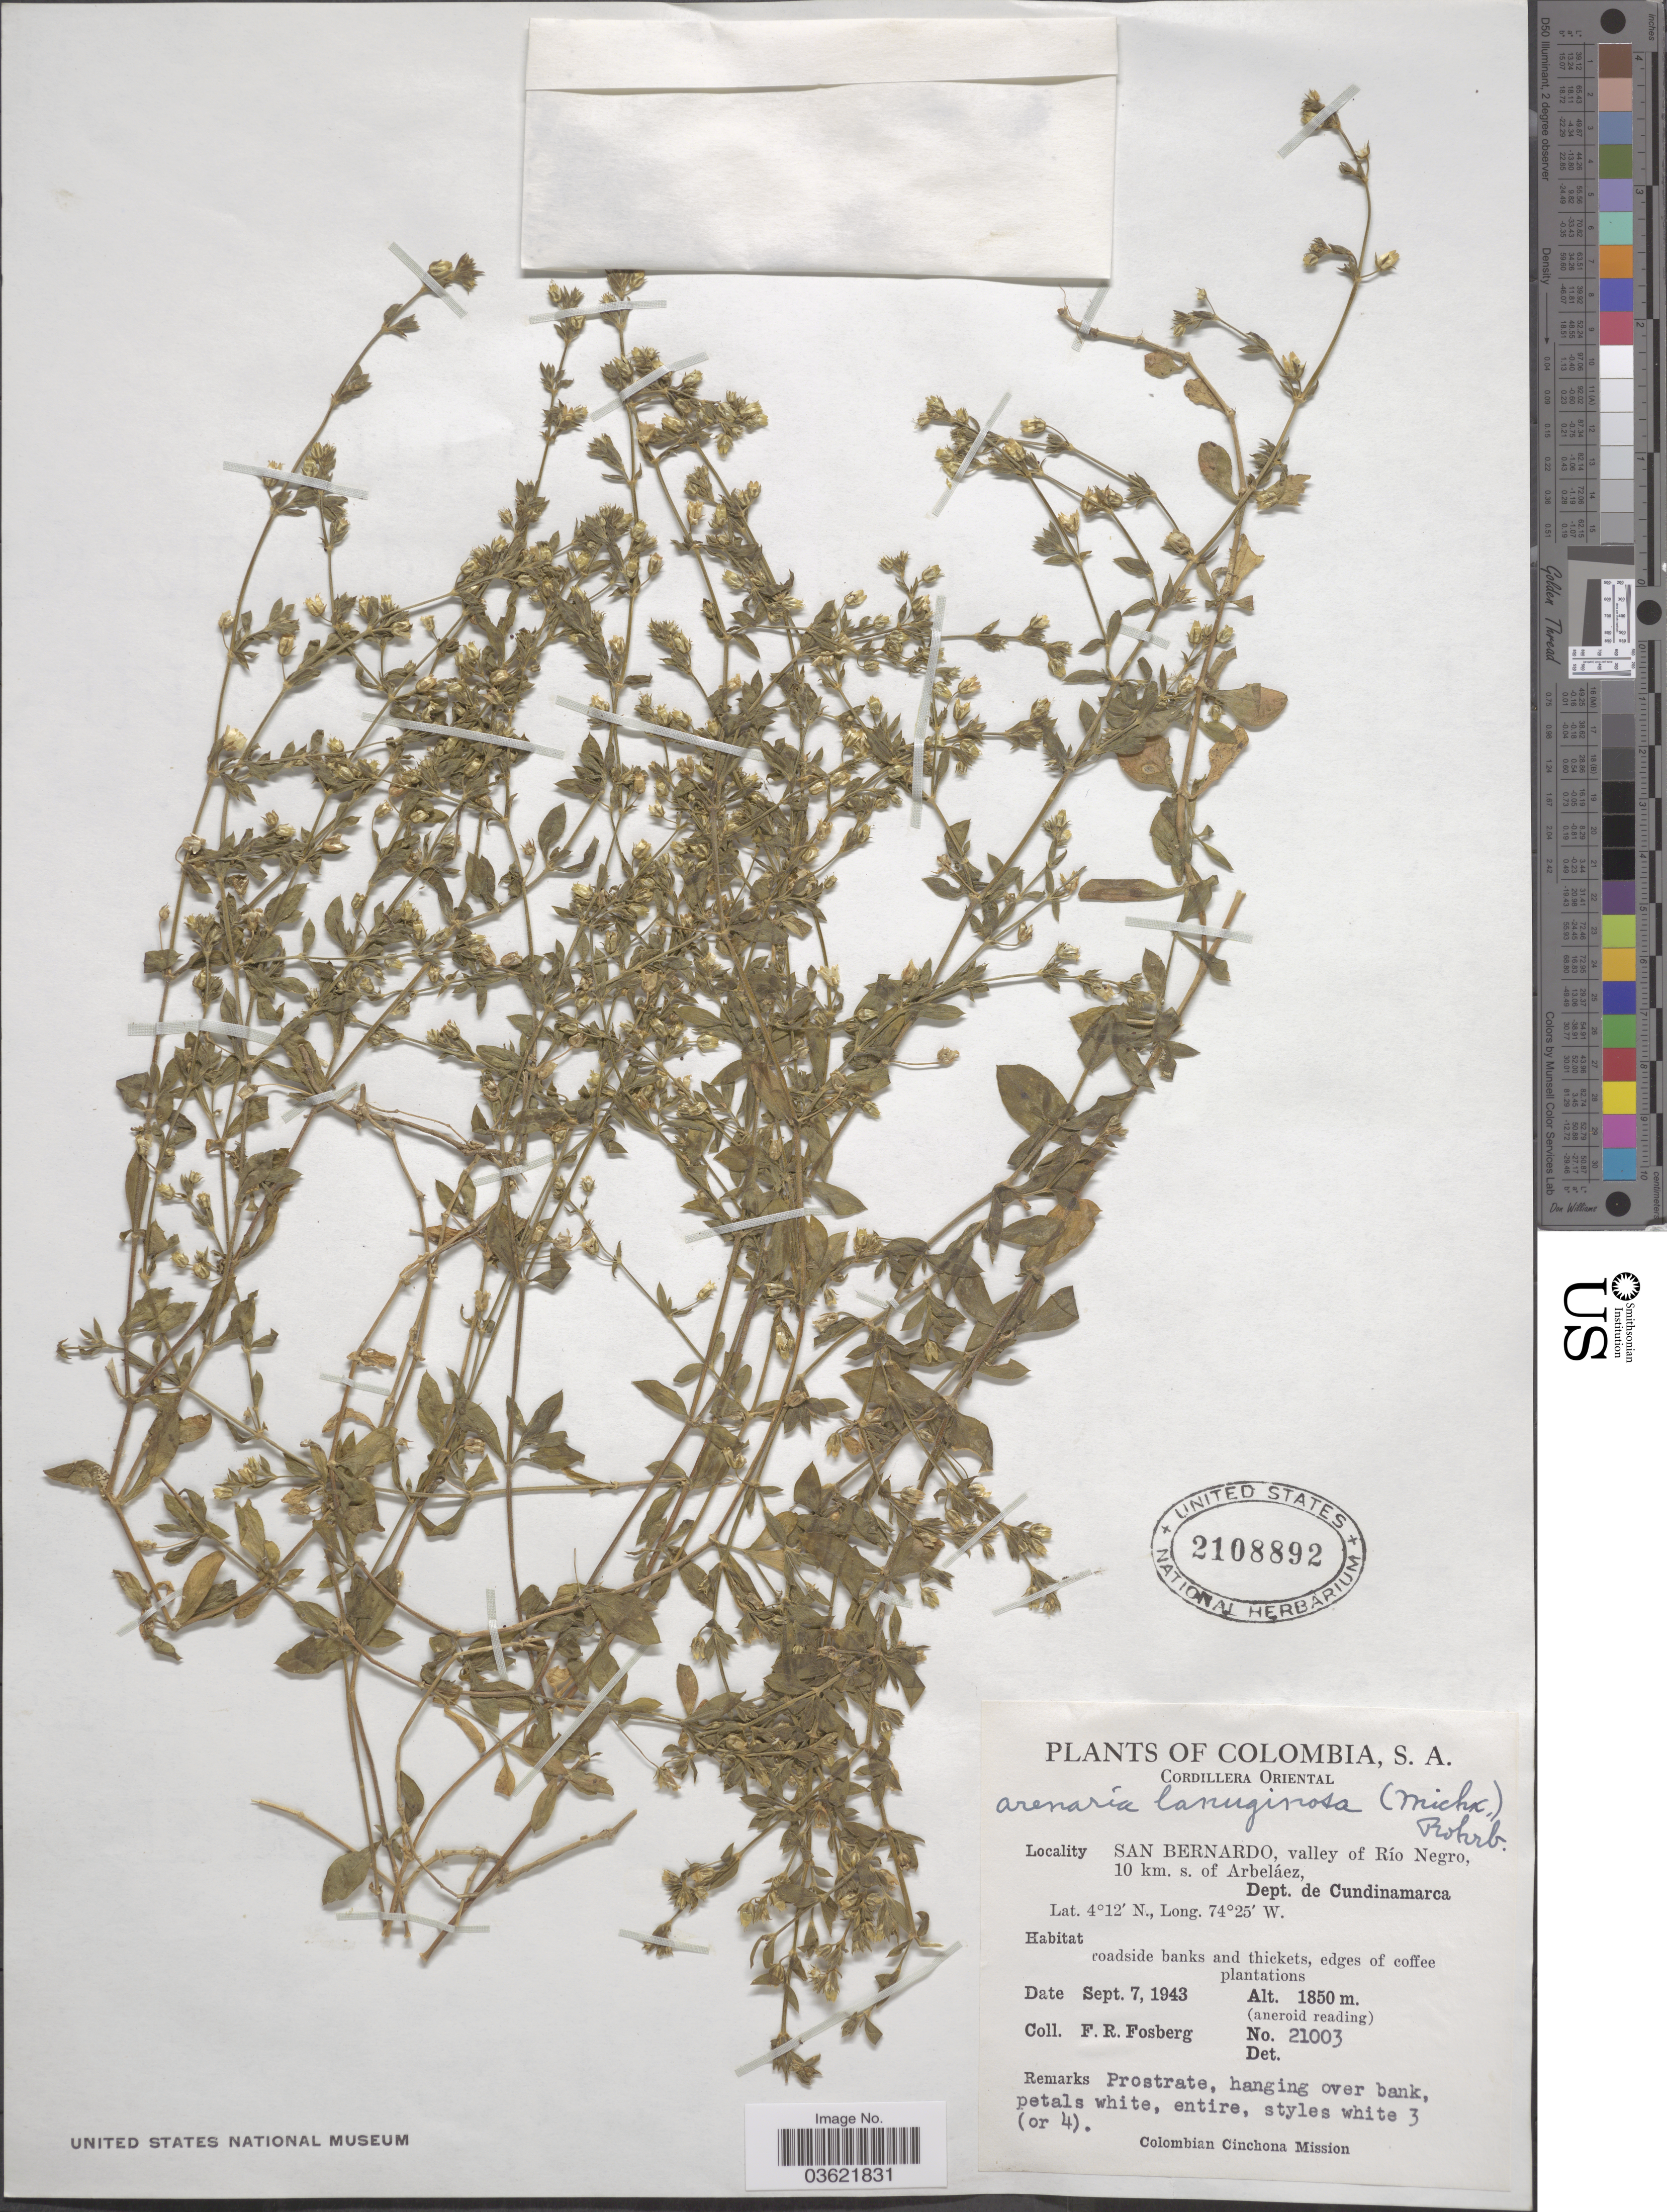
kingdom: Plantae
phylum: Tracheophyta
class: Magnoliopsida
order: Caryophyllales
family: Caryophyllaceae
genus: Arenaria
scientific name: Arenaria lanuginosa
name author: (Michx.) Rohrb.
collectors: F. R. Fosberg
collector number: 21003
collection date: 1943-09-07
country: Colombia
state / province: Cundinamarca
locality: Cordillera Oriental. San Bernardo, valley of Río Negro, 10 km. s. of Arbeláez, Dept. de Cundinamarca.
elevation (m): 1850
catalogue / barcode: US 2108892